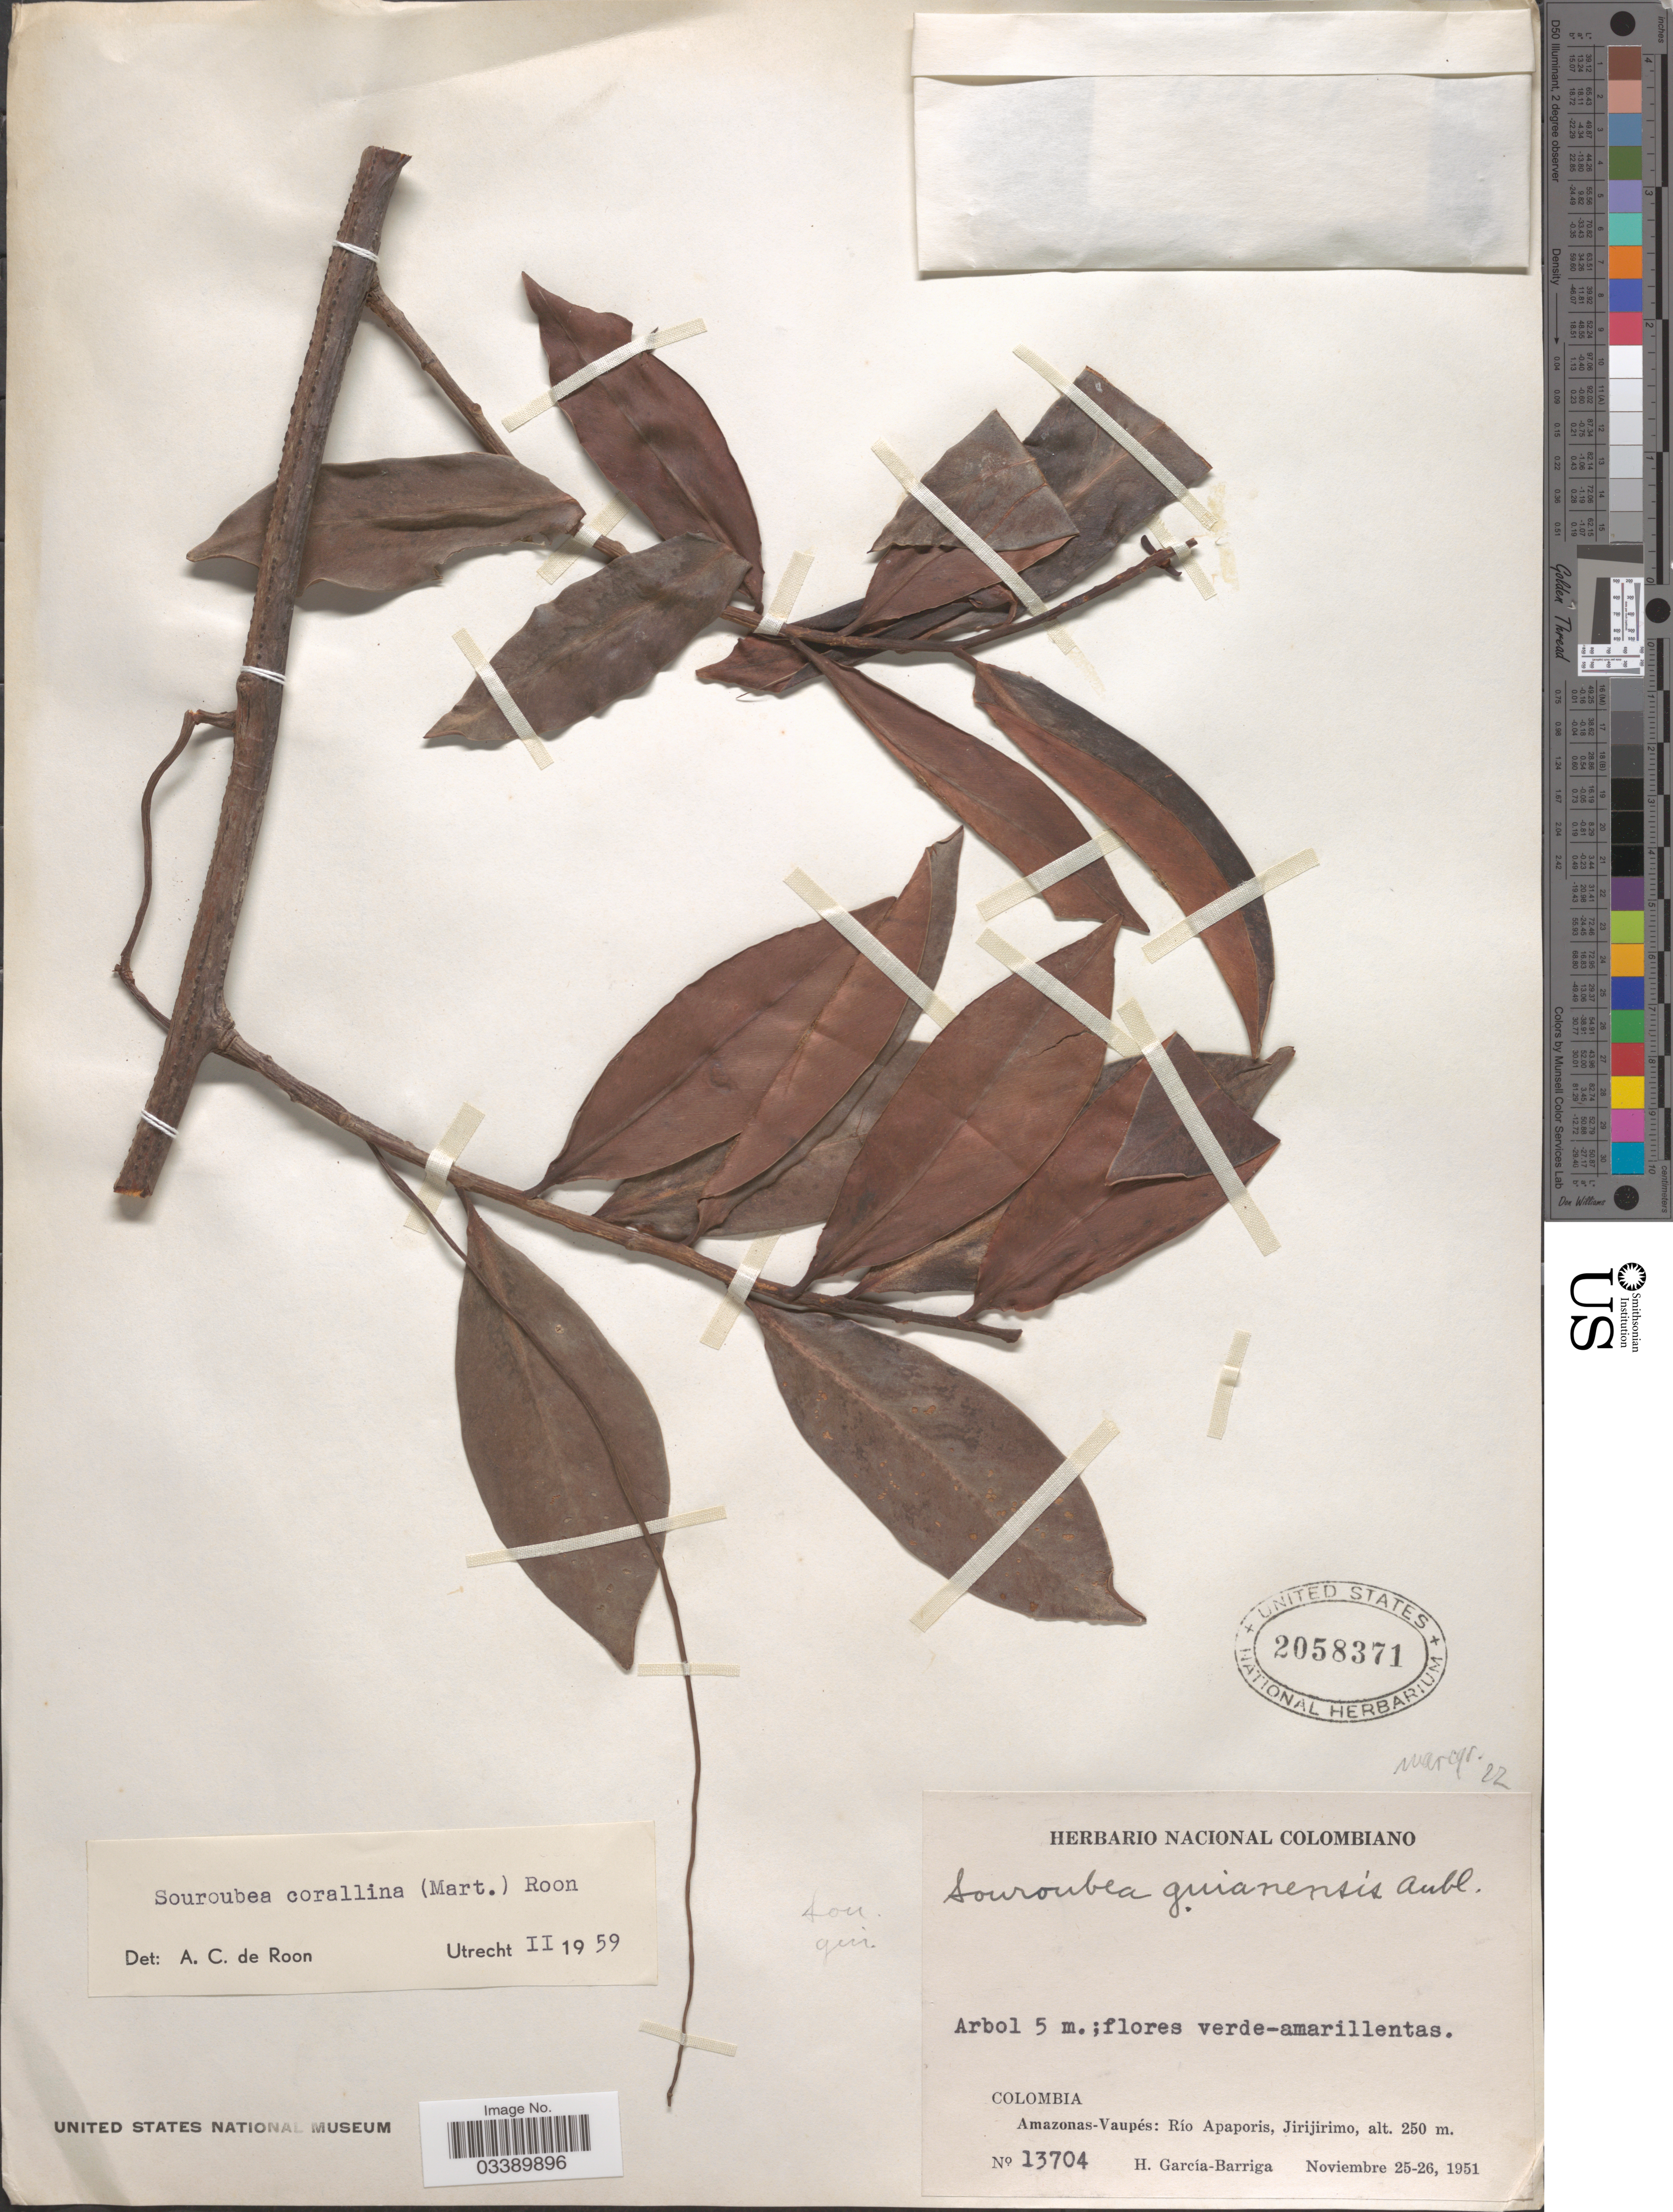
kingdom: Plantae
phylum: Tracheophyta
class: Magnoliopsida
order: Ericales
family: Marcgraviaceae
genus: Souroubea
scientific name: Souroubea corallina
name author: (Mart.) de Roon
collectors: H. García Barriga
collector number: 13704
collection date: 1951-11-25/1951-11-26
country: Colombia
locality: Amazonas - Vaupés: Río Apaporis, Jirijirimo.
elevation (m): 250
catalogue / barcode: US 2058371